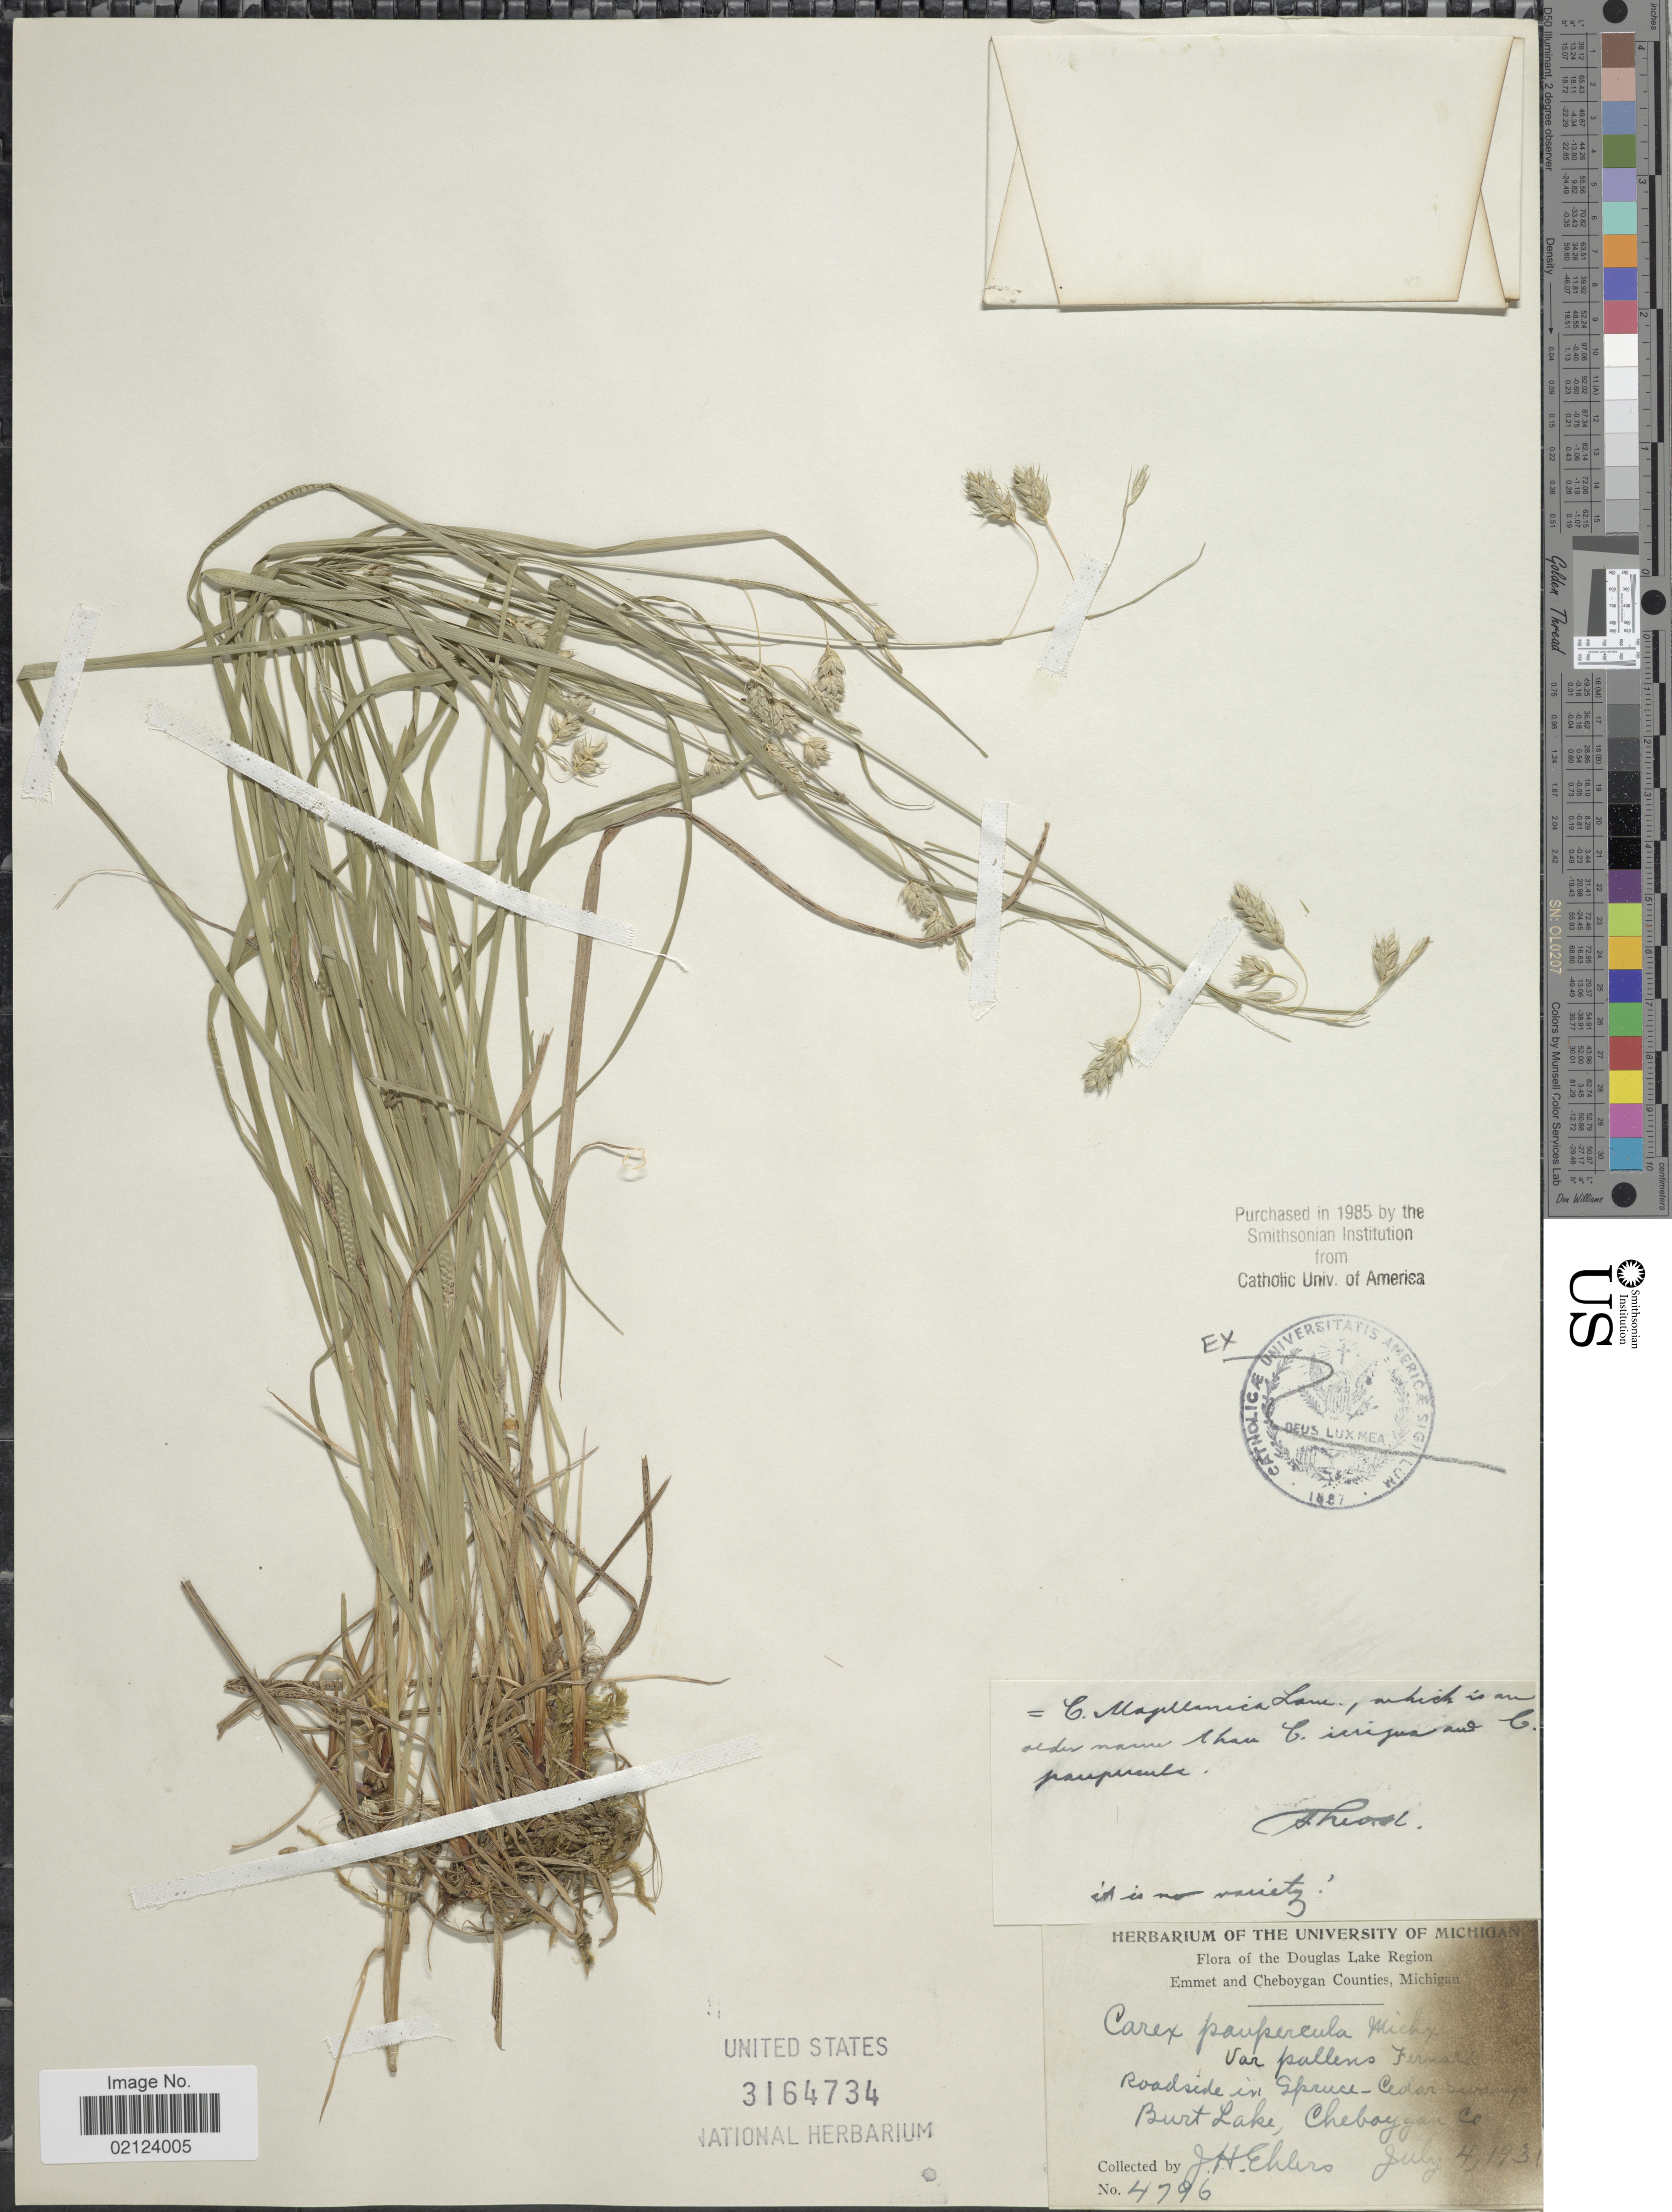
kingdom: Plantae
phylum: Tracheophyta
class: Liliopsida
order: Poales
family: Cyperaceae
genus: Carex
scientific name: Carex magellanica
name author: Lam.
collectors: J. H. Ehlers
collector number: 4796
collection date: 1931-07-04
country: United States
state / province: Michigan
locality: Douglas Lake Region, Emmet and Cheboygan Counties. Burt Lake, Cheboygan Co.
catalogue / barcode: US 3164734